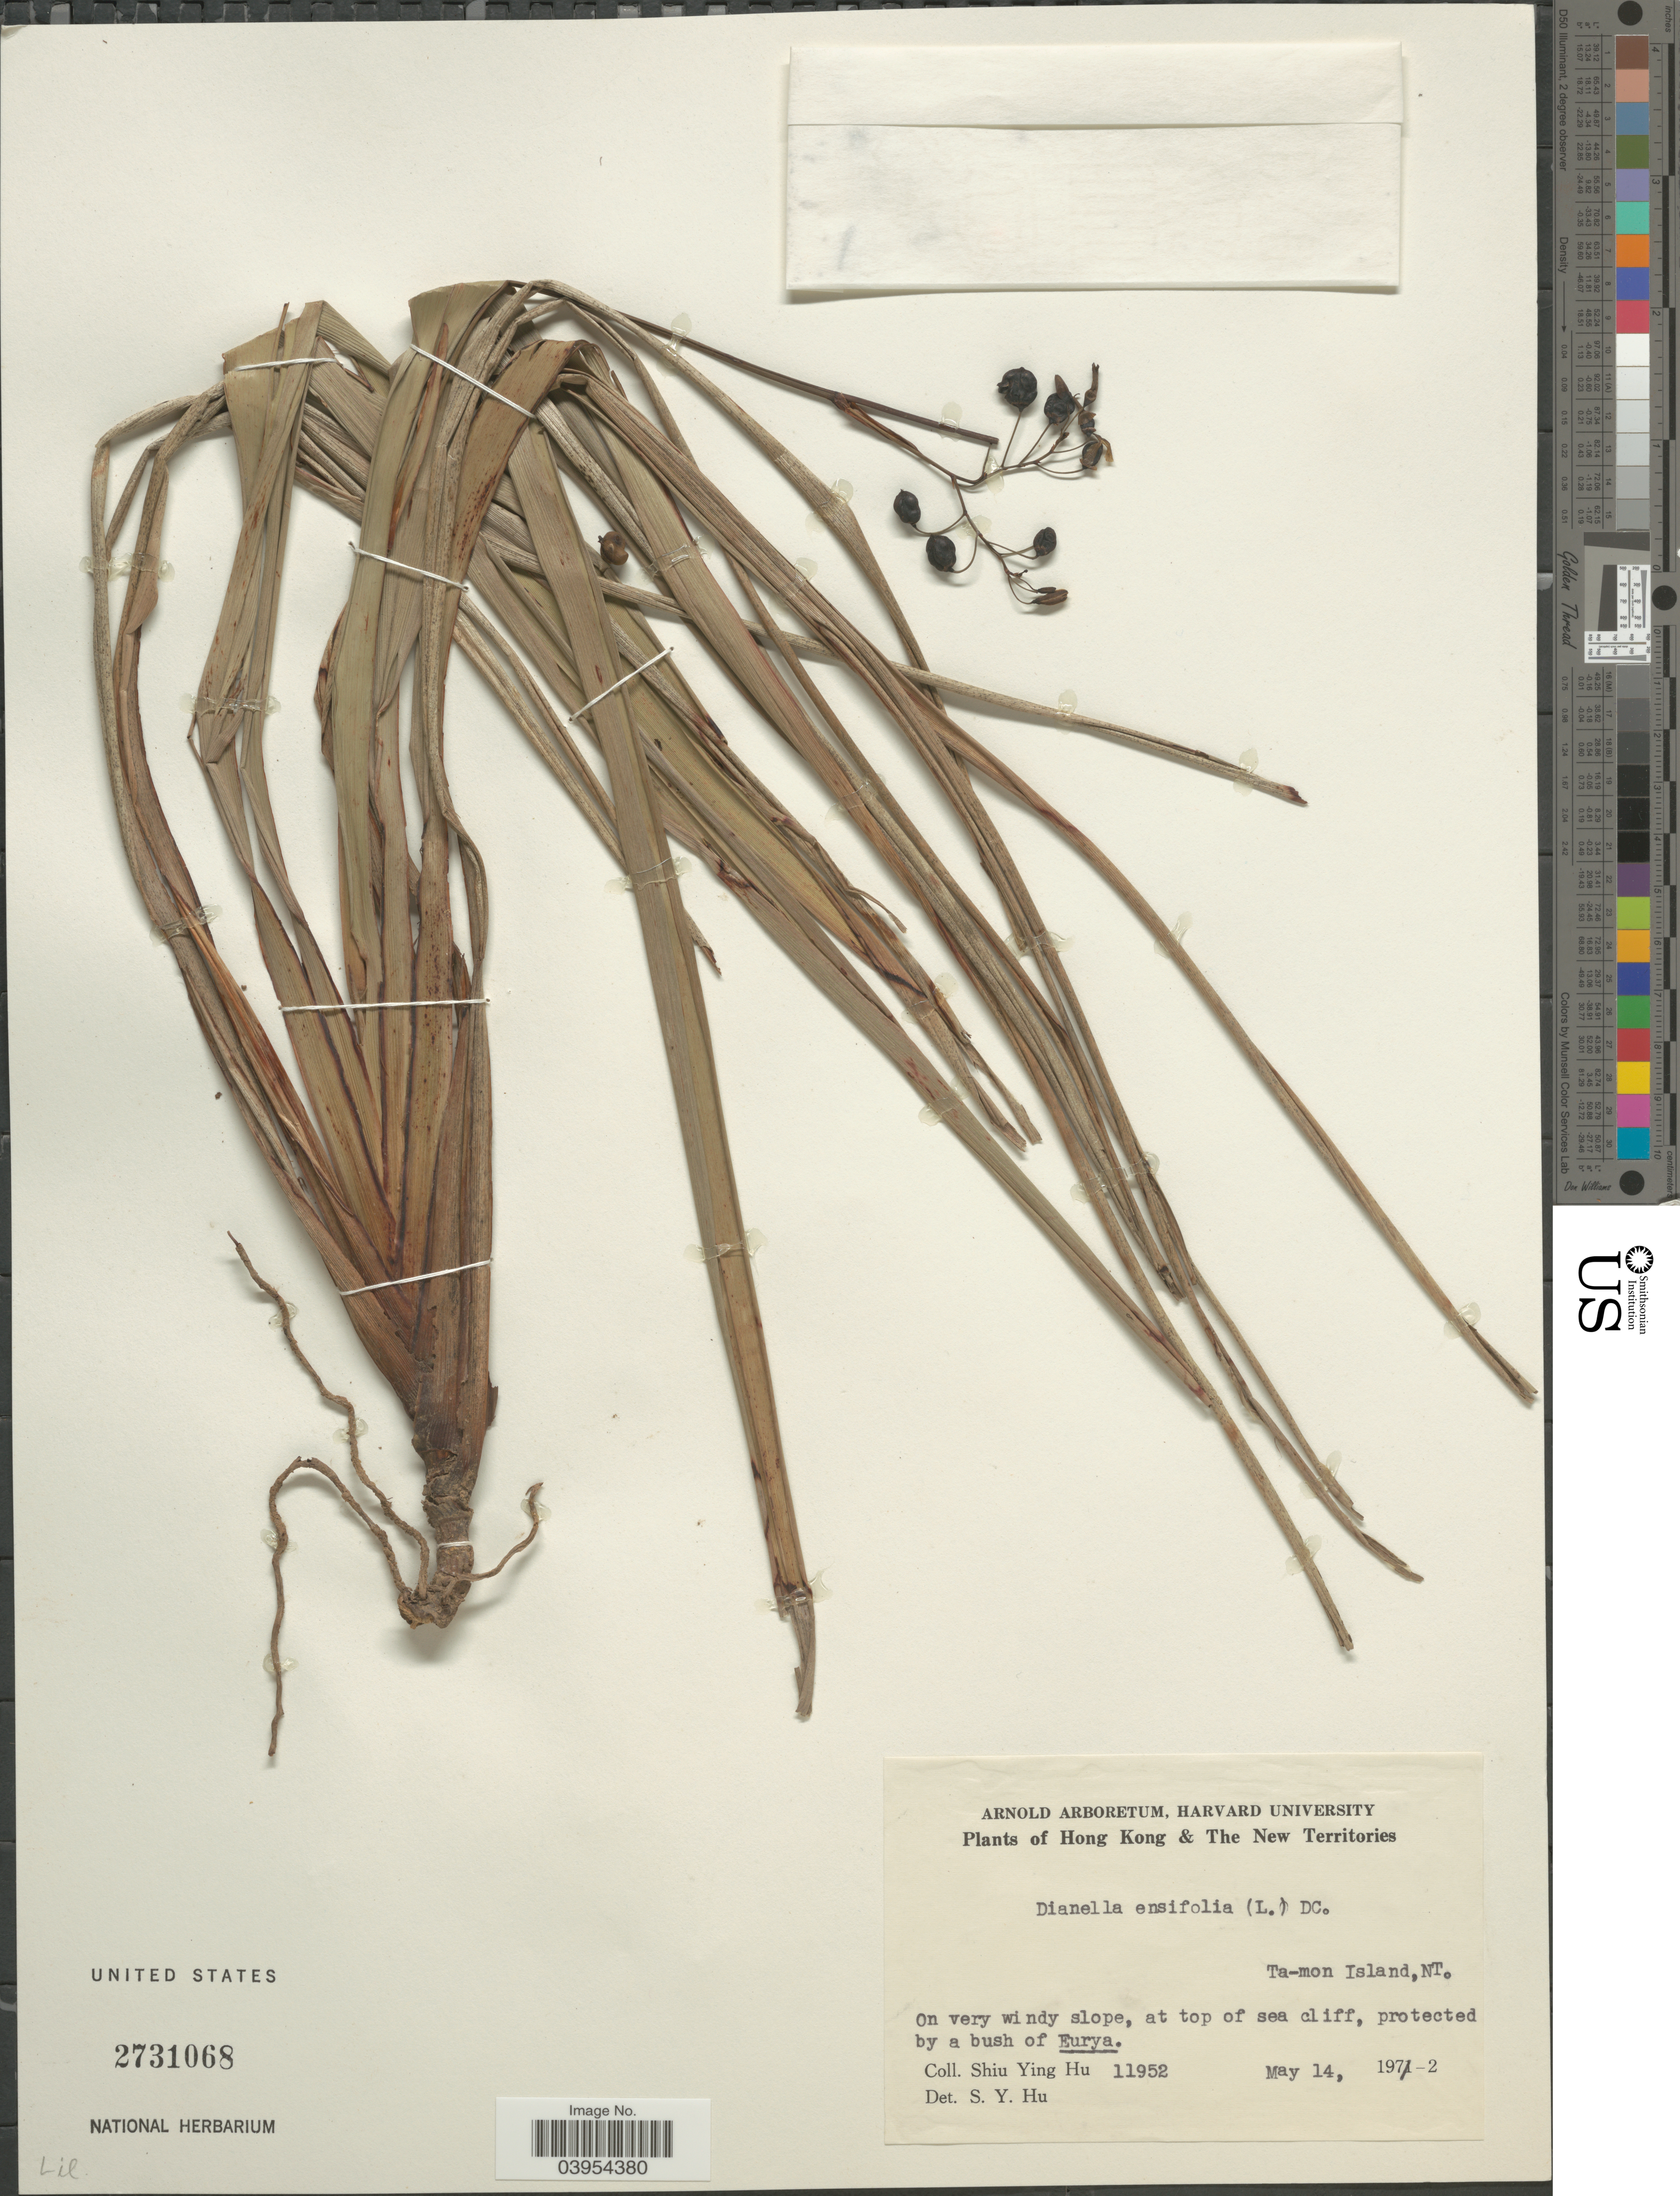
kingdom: Plantae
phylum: Tracheophyta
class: Liliopsida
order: Asparagales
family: Asphodelaceae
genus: Dianella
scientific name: Dianella ensifolia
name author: (L.) DC.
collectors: S. Y. Hu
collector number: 11952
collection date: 1972-05-14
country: China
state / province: Hong Kong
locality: Hong Kong & The New Territories. Ta-mon Island, NT.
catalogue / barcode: US 2731068